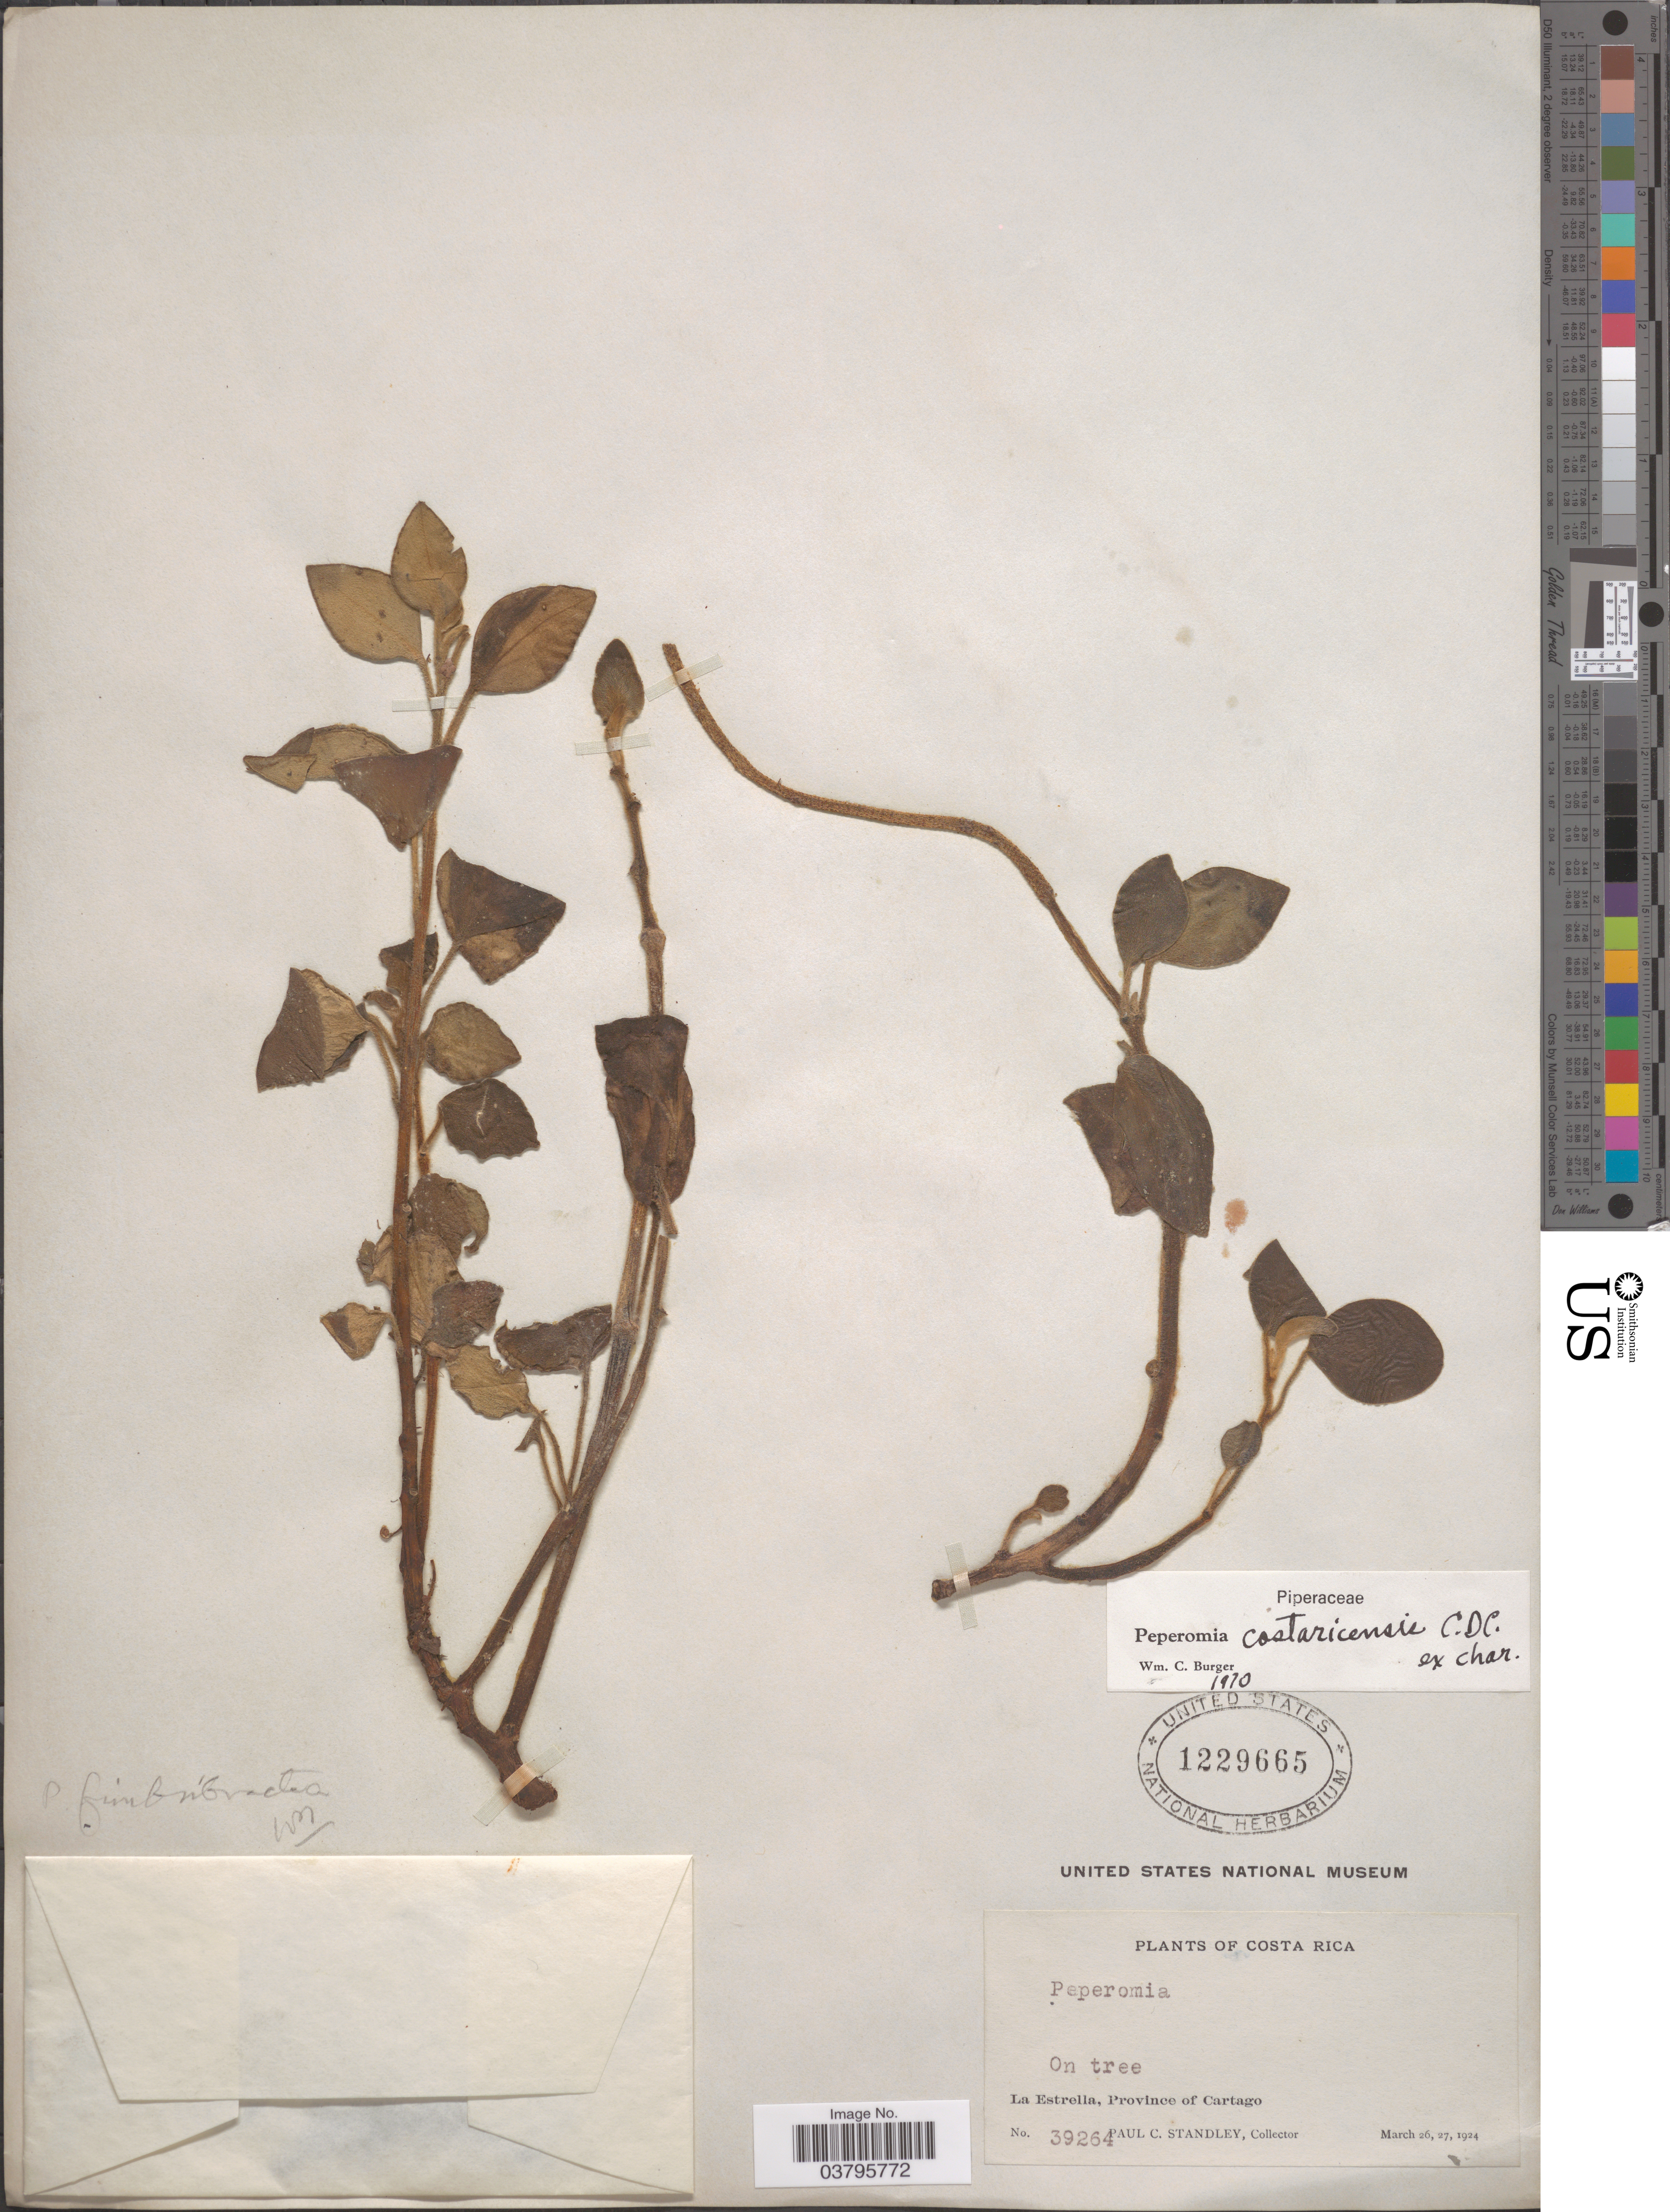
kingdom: Plantae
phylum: Tracheophyta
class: Magnoliopsida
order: Piperales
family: Piperaceae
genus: Peperomia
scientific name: Peperomia hirta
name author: C. DC.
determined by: Jiménez, José Estaban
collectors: P. C. Standley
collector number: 39264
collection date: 1924-03-26/1924-03-27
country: Costa Rica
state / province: Cartago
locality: La Estrella.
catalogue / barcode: US 1229665